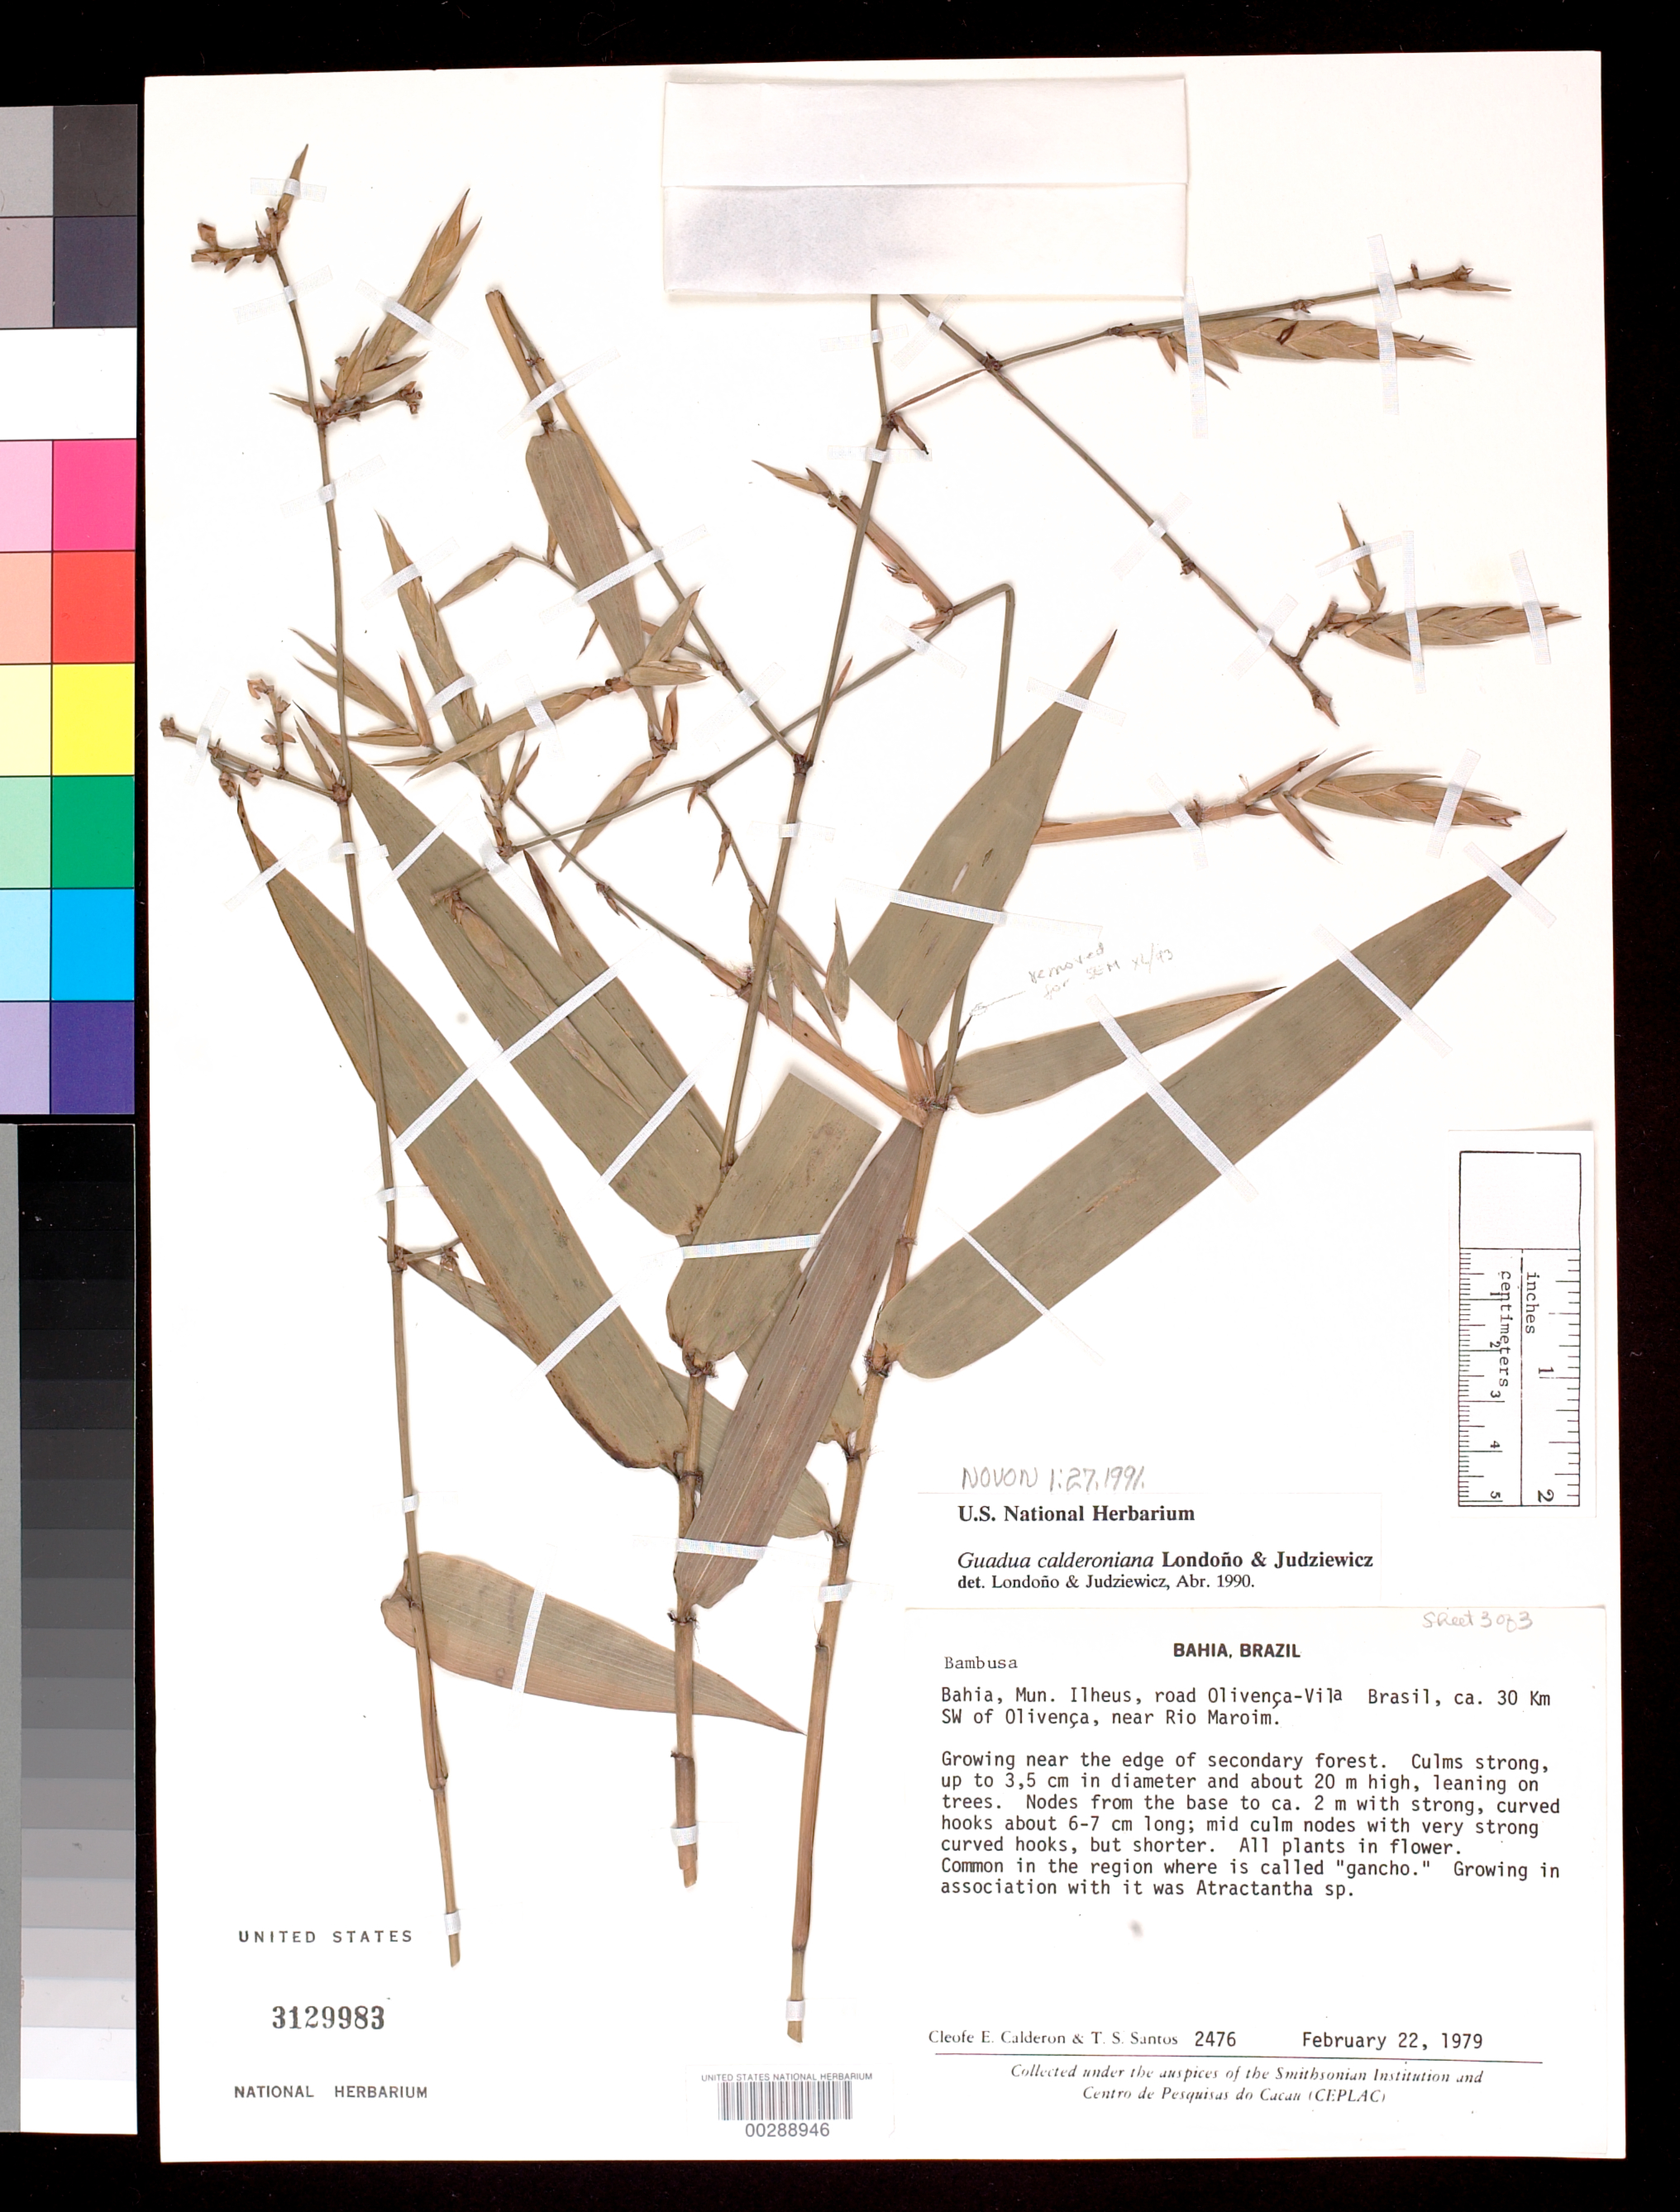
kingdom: Plantae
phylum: Tracheophyta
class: Liliopsida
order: Poales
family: Poaceae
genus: Guadua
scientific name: Guadua calderoniana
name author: Londoño & Judz.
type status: Isotype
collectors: C. E. Calderón & T. S. Santos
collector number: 2476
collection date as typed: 22 Feb 1979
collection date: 1979-02-22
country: Brazil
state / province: Bahia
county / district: Ilhéus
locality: Olivenca-Vila road, ca. 30 km SW of Olivenca, near Rio Maroim.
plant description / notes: Additional type material filed separately with bulky bamboos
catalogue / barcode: US 3129983